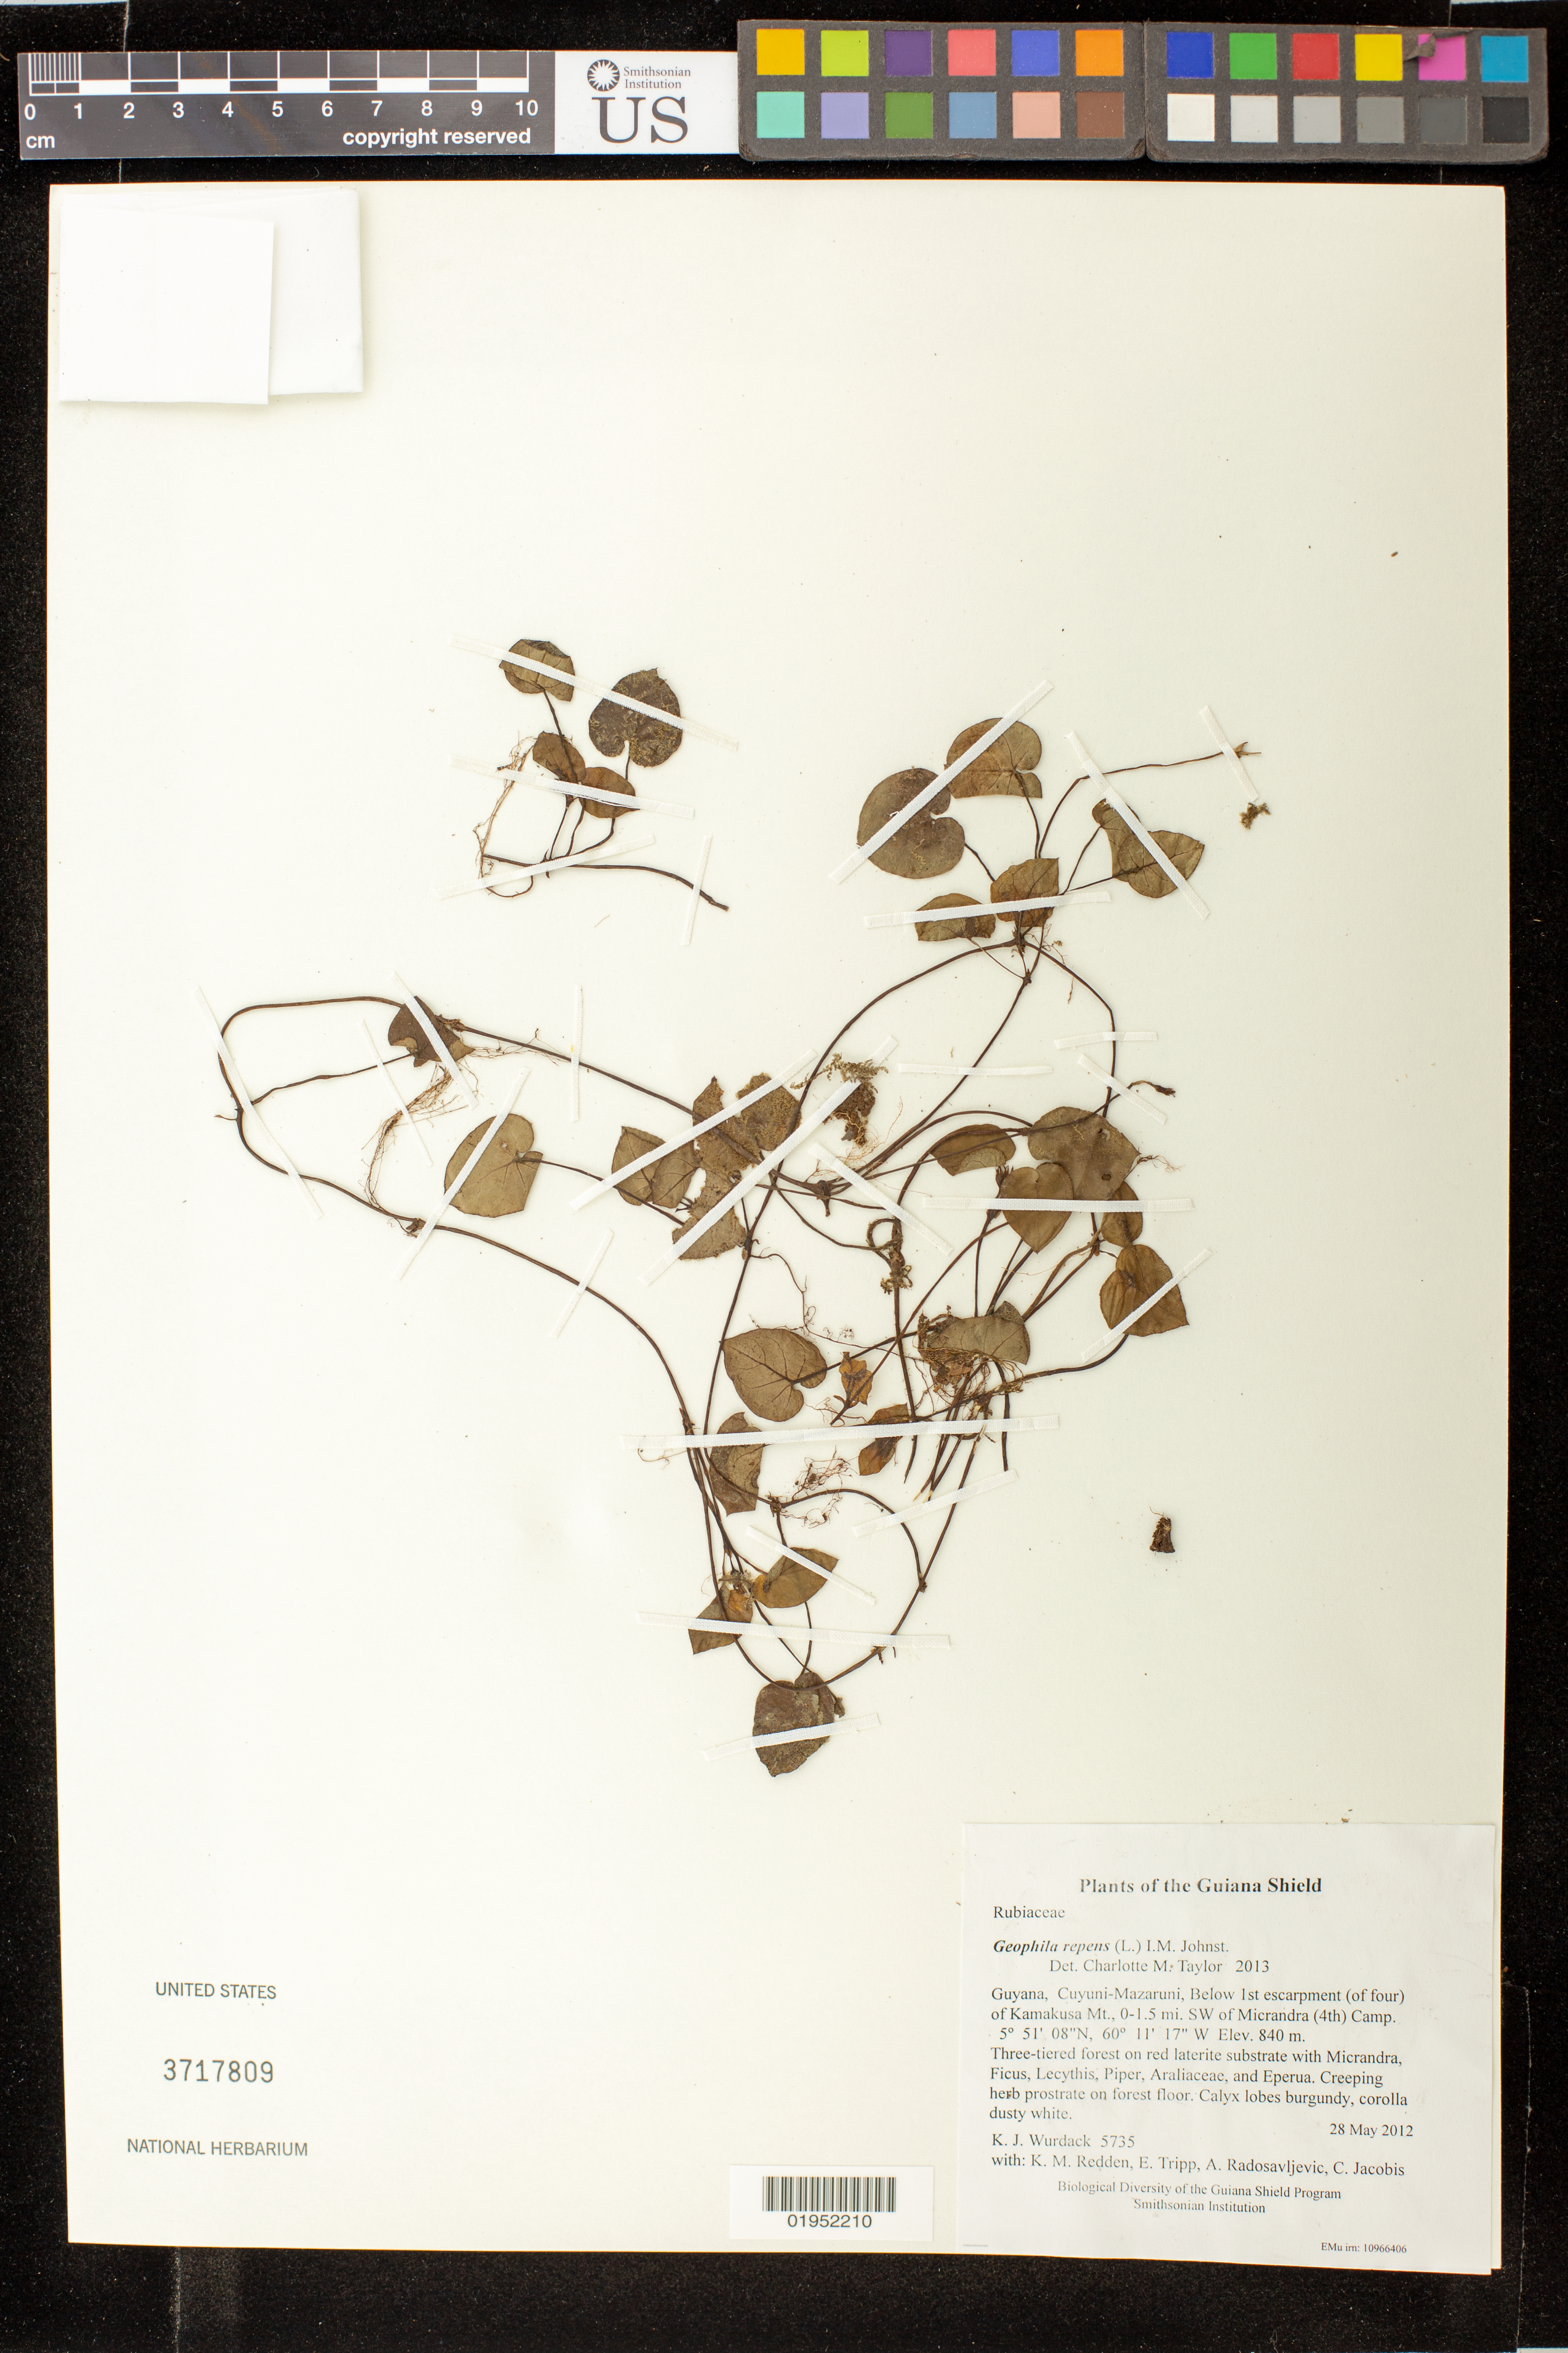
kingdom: Plantae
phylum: Tracheophyta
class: Magnoliopsida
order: Gentianales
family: Rubiaceae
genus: Geophila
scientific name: Geophila repens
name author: (L.) I.M. Johnst.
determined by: Taylor, Charlotte M.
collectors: K. Wurdack, K. M. Redden, E. Tripp, A. Radosavljevic, C. Jacobis & J. Ralph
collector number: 5735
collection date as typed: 28 May 2012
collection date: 2012-05-28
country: Guyana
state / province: Cuyuni-Mazaruni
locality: Below 1st escarpment (of four) of Kamakusa Mt., 0-1.5 mi. SW of Micrandra (4th) Camp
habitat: Three-tiered forest on red laterite substrate with Micrandra, Ficus, Lecythis, Piper, Araliaceae, and Eperua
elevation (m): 840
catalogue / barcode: US 3717809